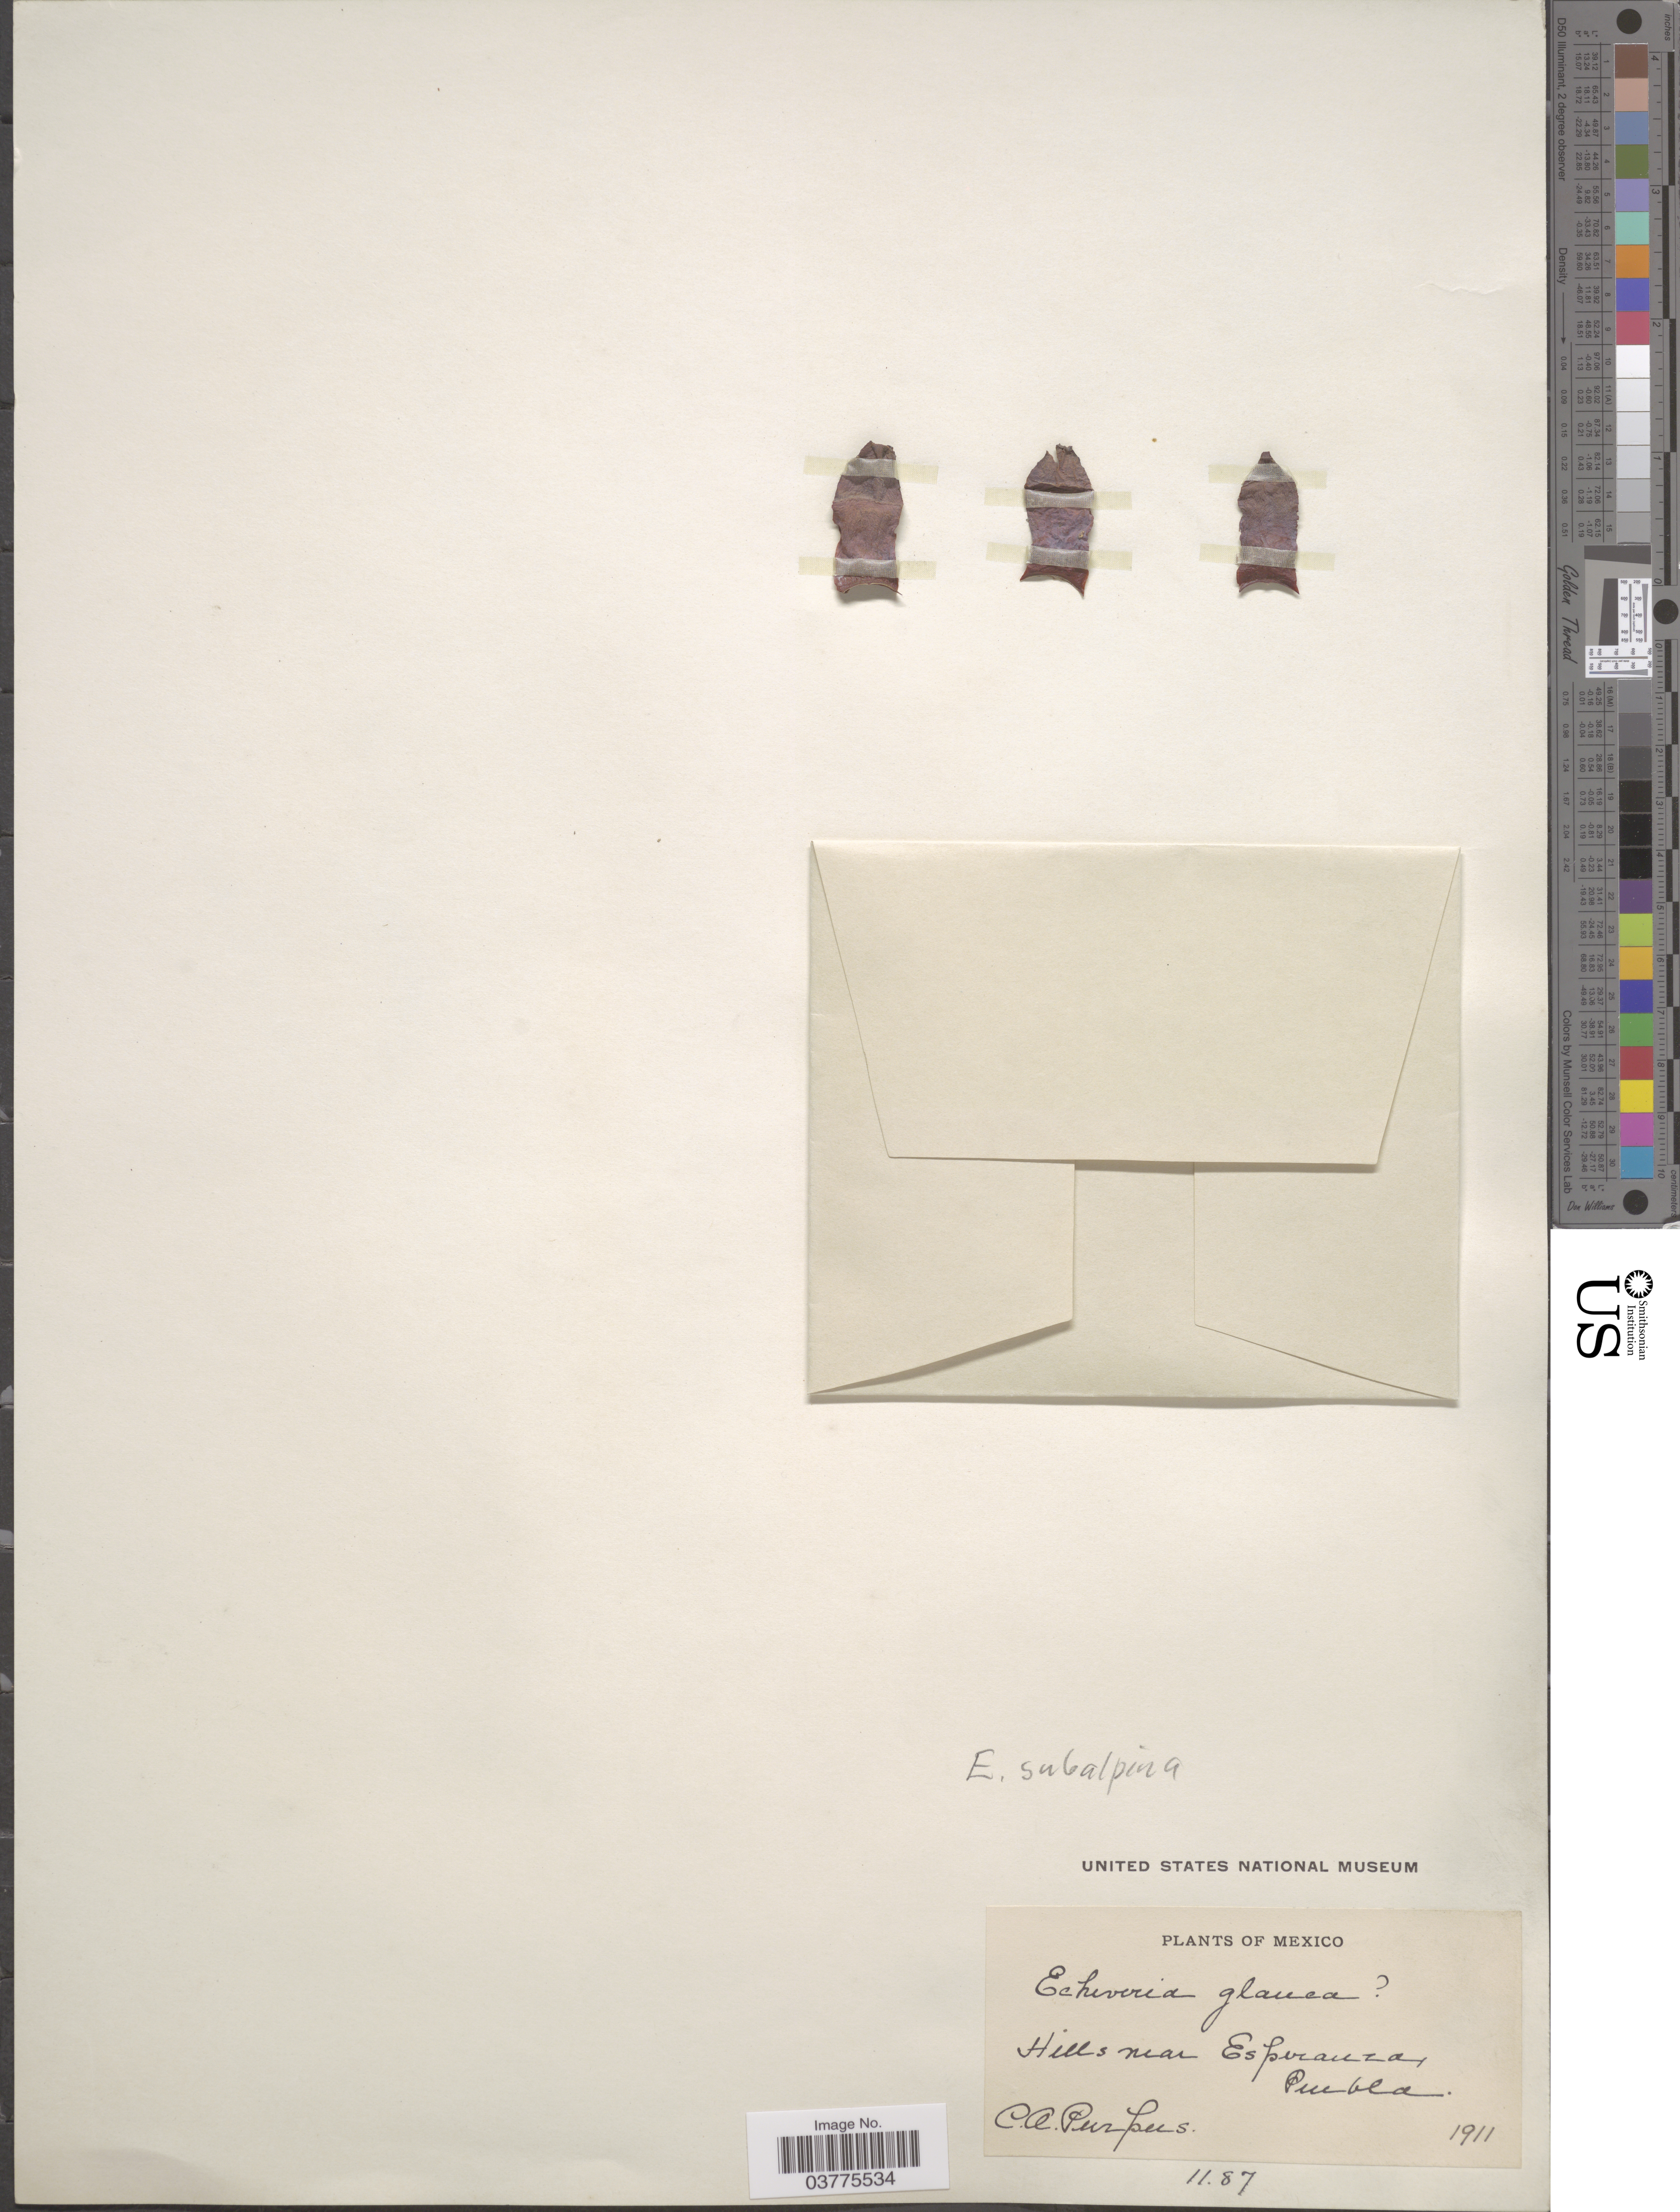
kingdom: Plantae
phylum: Tracheophyta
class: Magnoliopsida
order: Saxifragales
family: Crassulaceae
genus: Echeveria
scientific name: Echeveria subalpina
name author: Rose & Purpus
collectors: C. A. Purpus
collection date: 1911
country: Mexico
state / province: Puebla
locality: Hills near Esperanza.